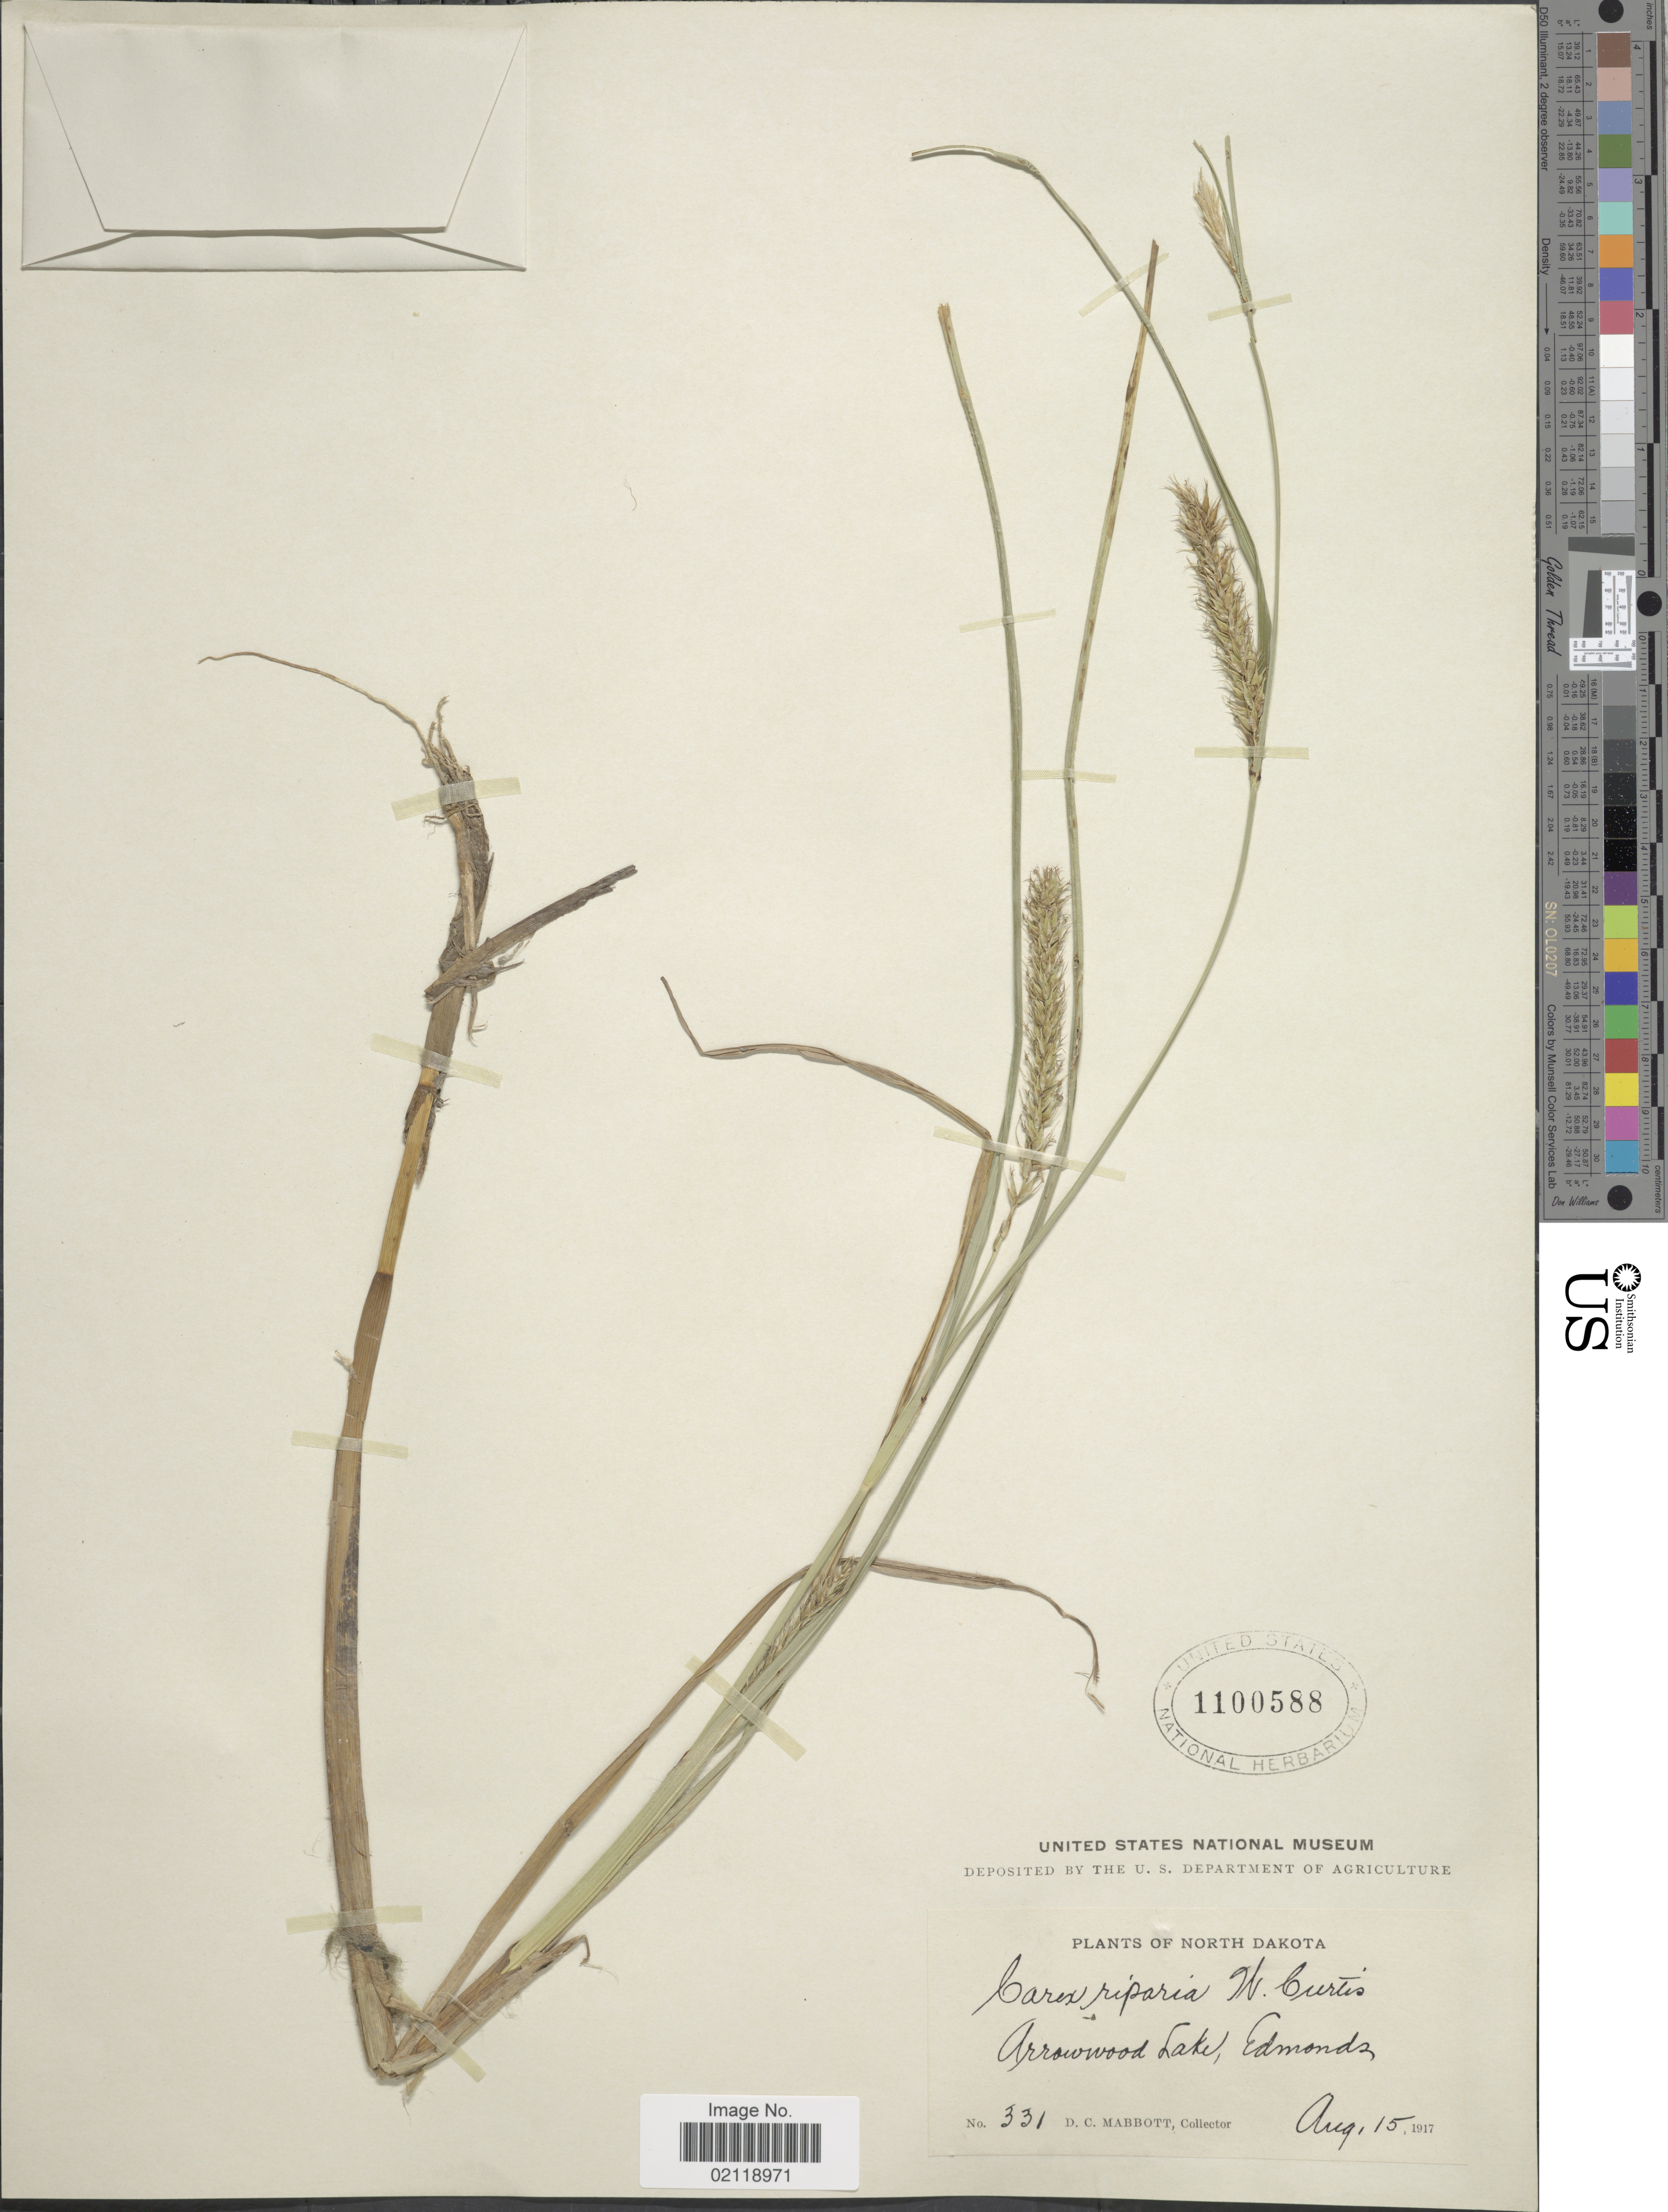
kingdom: Plantae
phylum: Tracheophyta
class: Liliopsida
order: Poales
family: Cyperaceae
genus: Carex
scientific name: Carex lacustris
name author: Willd.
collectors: D. Mabbott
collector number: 331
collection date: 1917-08-15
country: United States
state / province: North Dakota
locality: Arrowwood Lake, Edmonds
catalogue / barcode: US 1100588